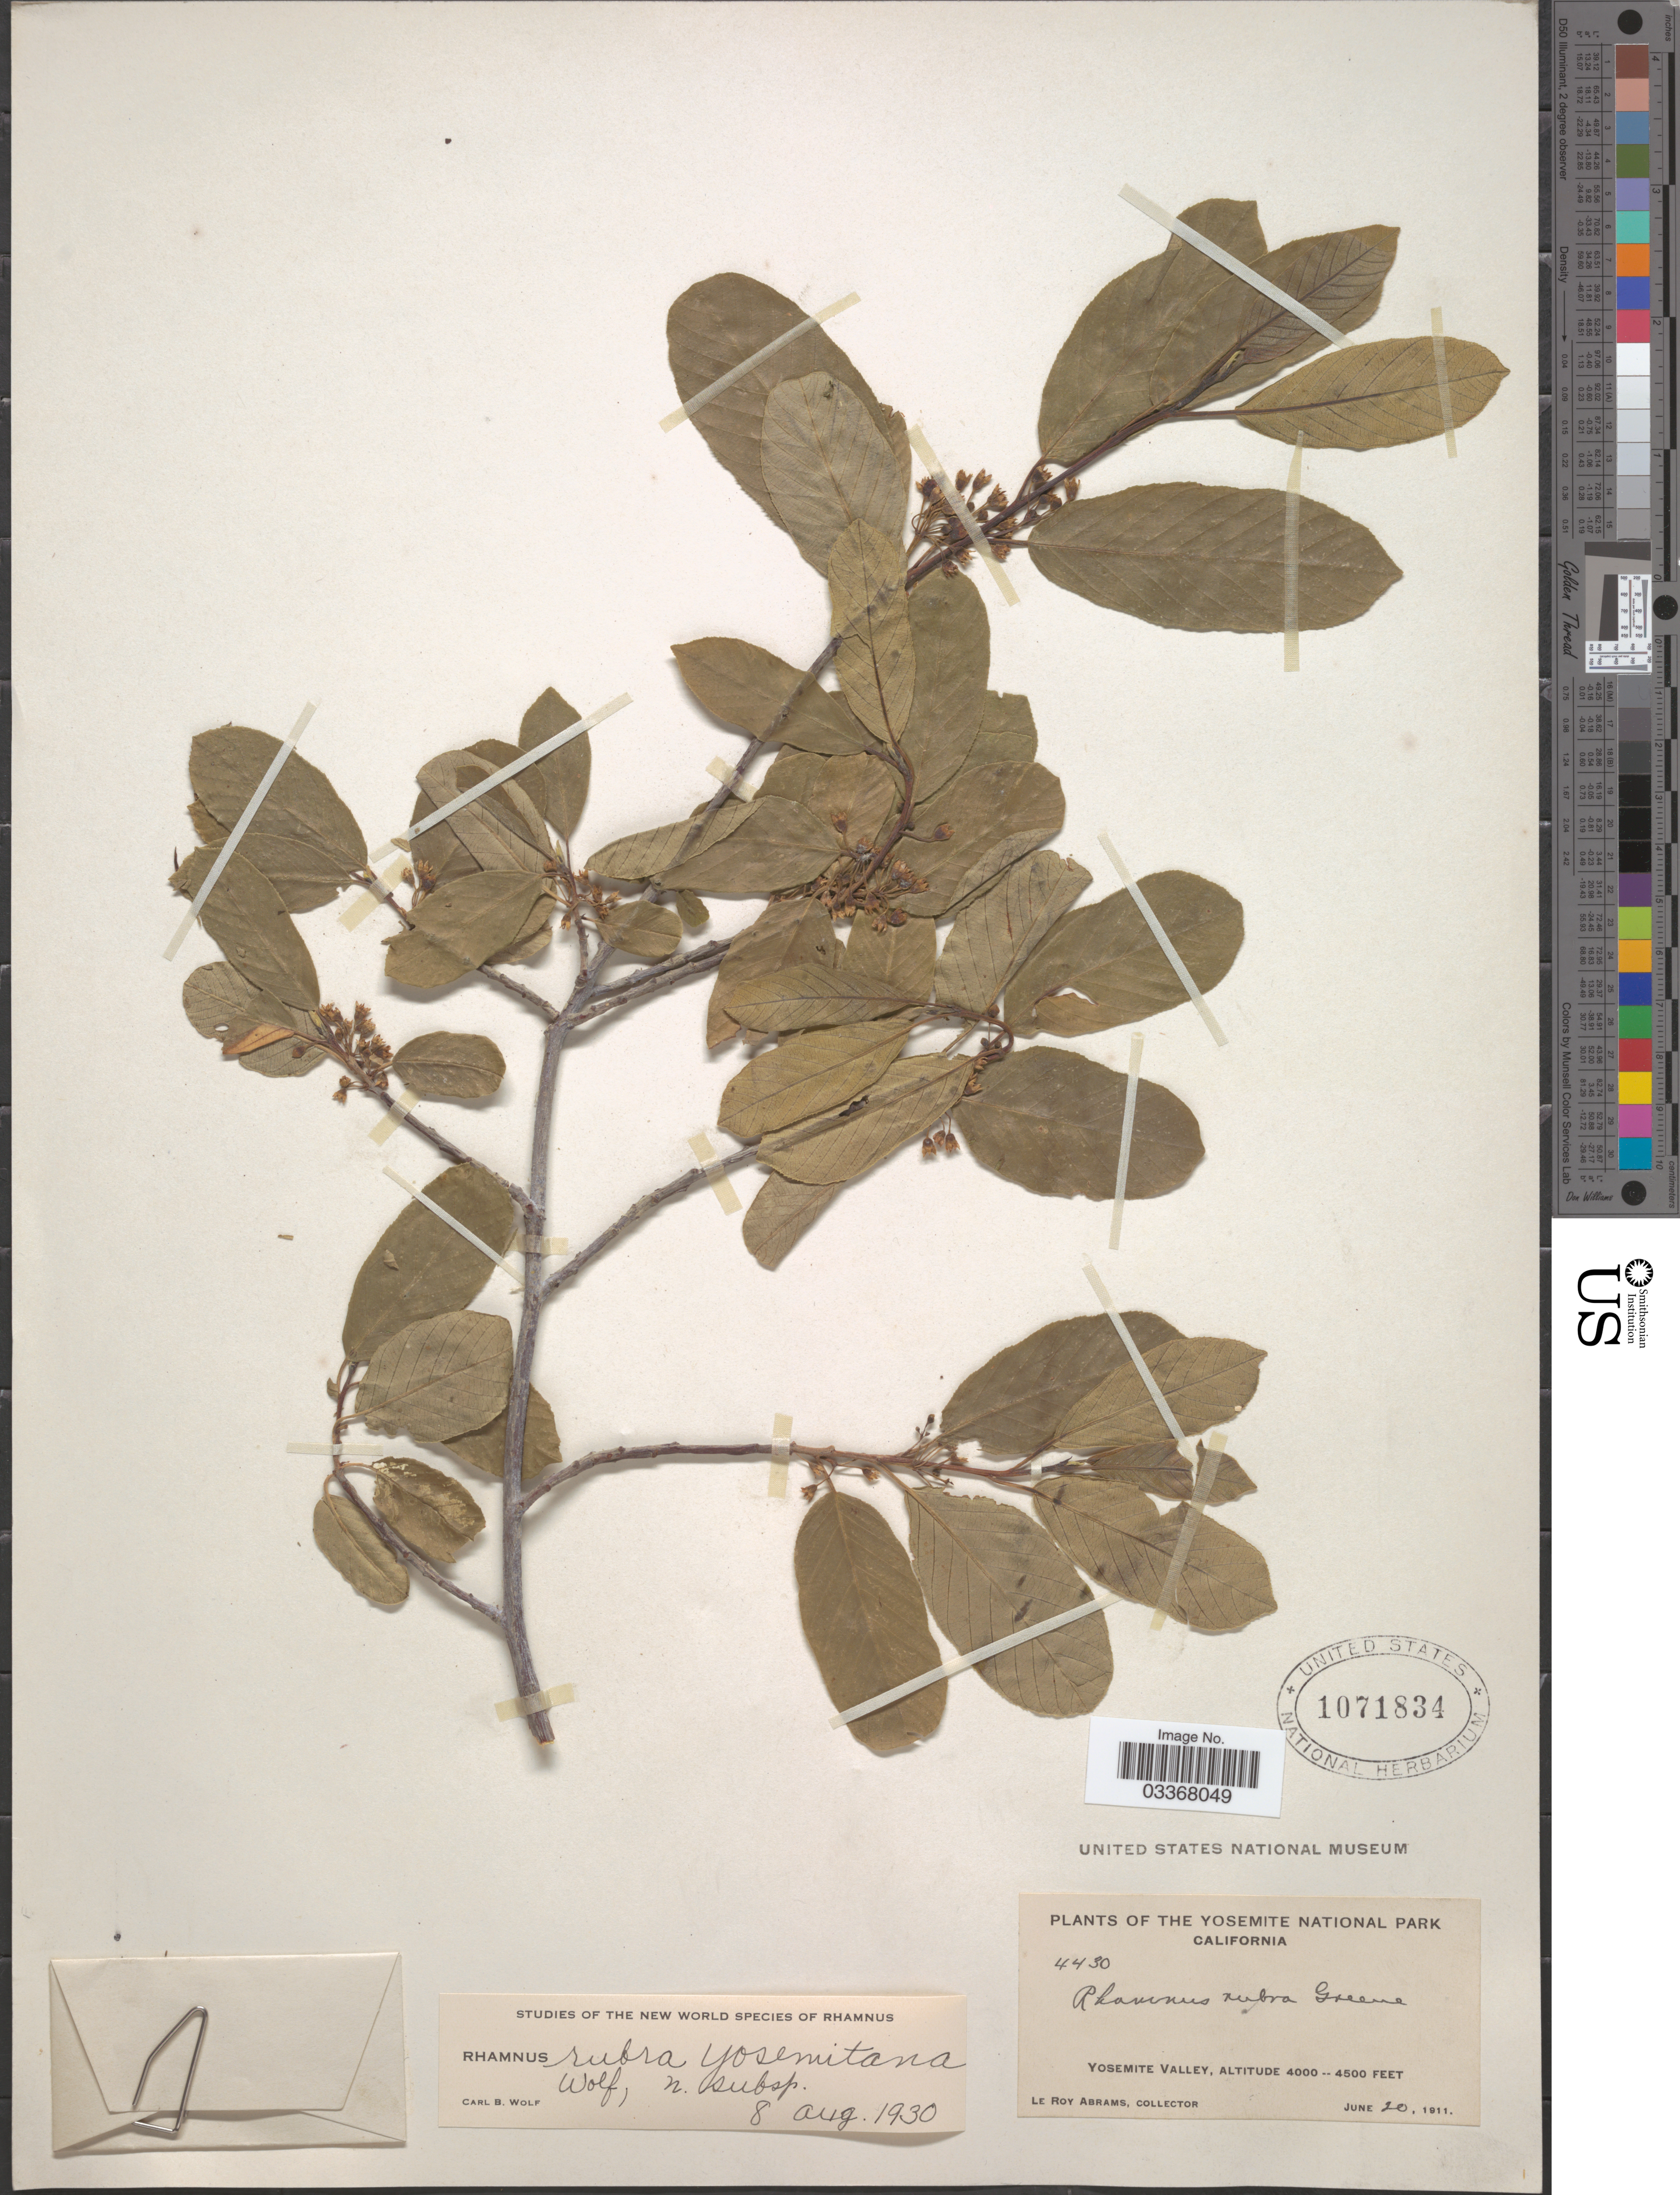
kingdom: Plantae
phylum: Tracheophyta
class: Magnoliopsida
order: Rosales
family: Rhamnaceae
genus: Frangula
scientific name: Frangula rubra subsp. yosemitana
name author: (C.B. Wolf) Kartesz & Gandhi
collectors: L. Abrams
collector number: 4430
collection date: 1911-06-20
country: United States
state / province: California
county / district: Mariposa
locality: The Yosemite National Park, Yosemite Valley.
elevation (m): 1219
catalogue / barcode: US 1071834